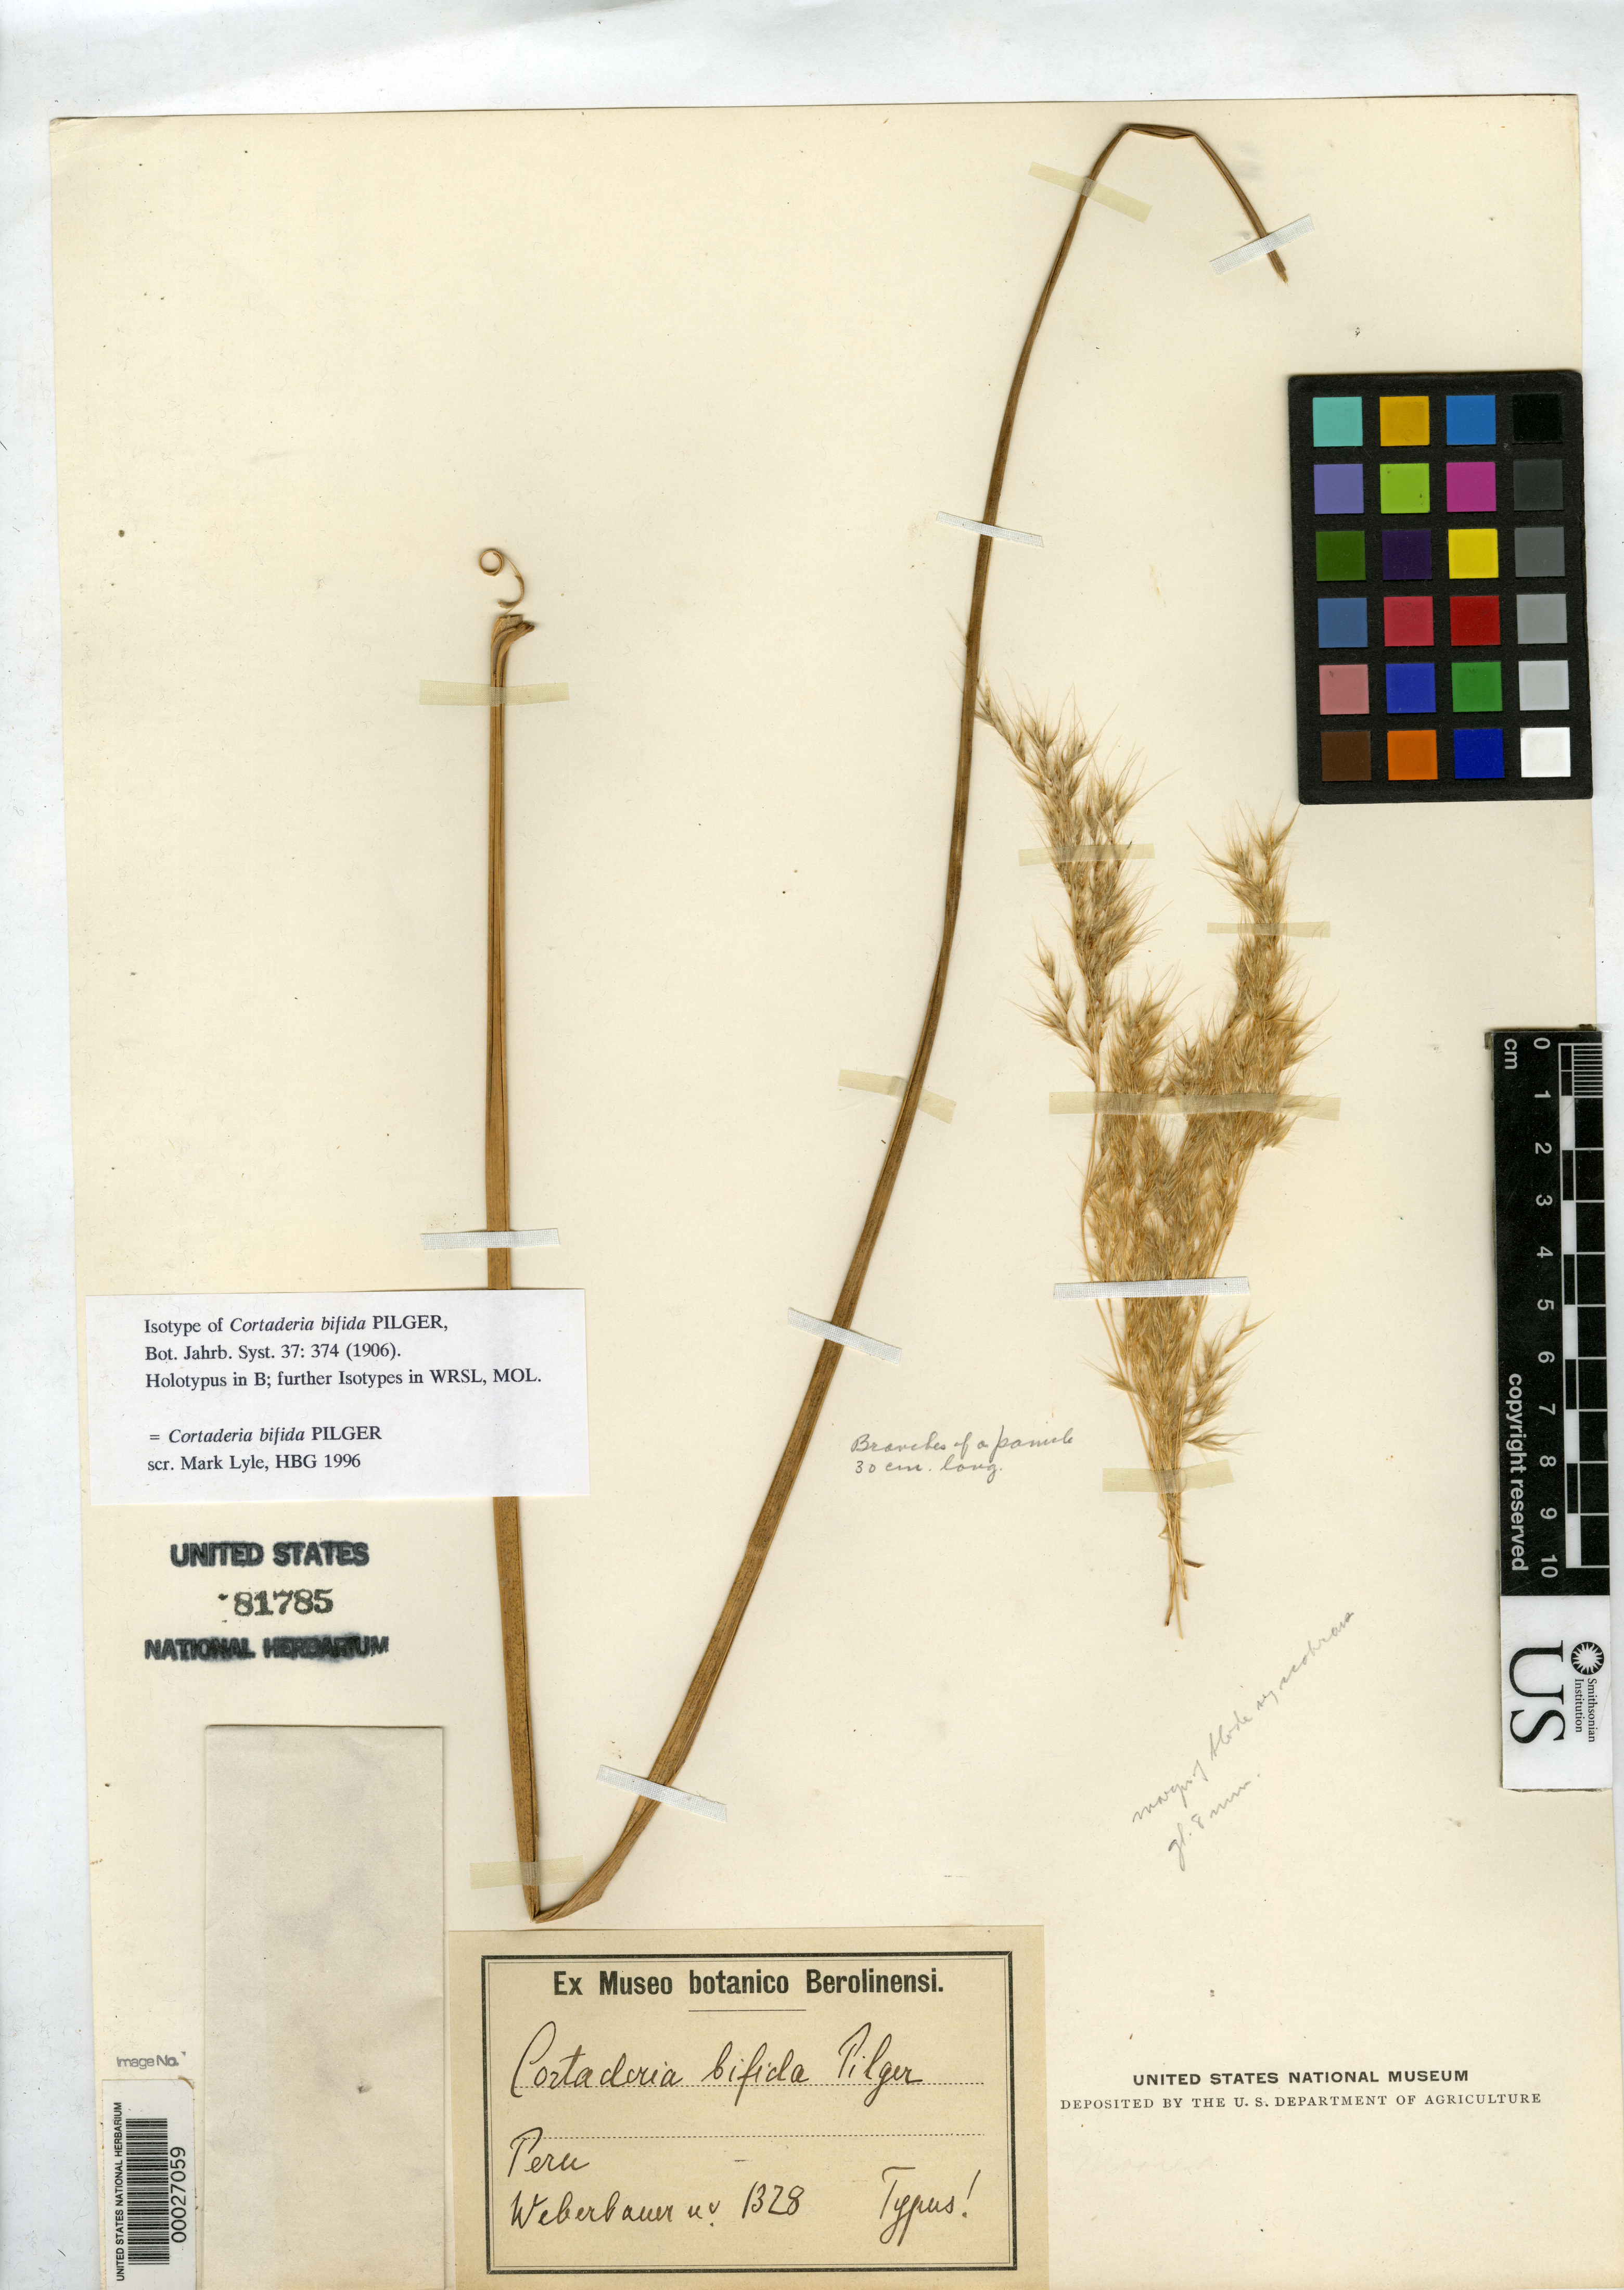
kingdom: Plantae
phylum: Tracheophyta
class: Liliopsida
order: Poales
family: Poaceae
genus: Cortaderia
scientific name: Cortaderia bifida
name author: Pilg.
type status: Isotype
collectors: A. Weberbauer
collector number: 1328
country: Peru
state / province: San Martín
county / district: Mariscal Cáceres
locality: Rio Huallaga, margen Derecha del; Balsa Probana; dtto. Tocache Nuevo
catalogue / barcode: US 81785